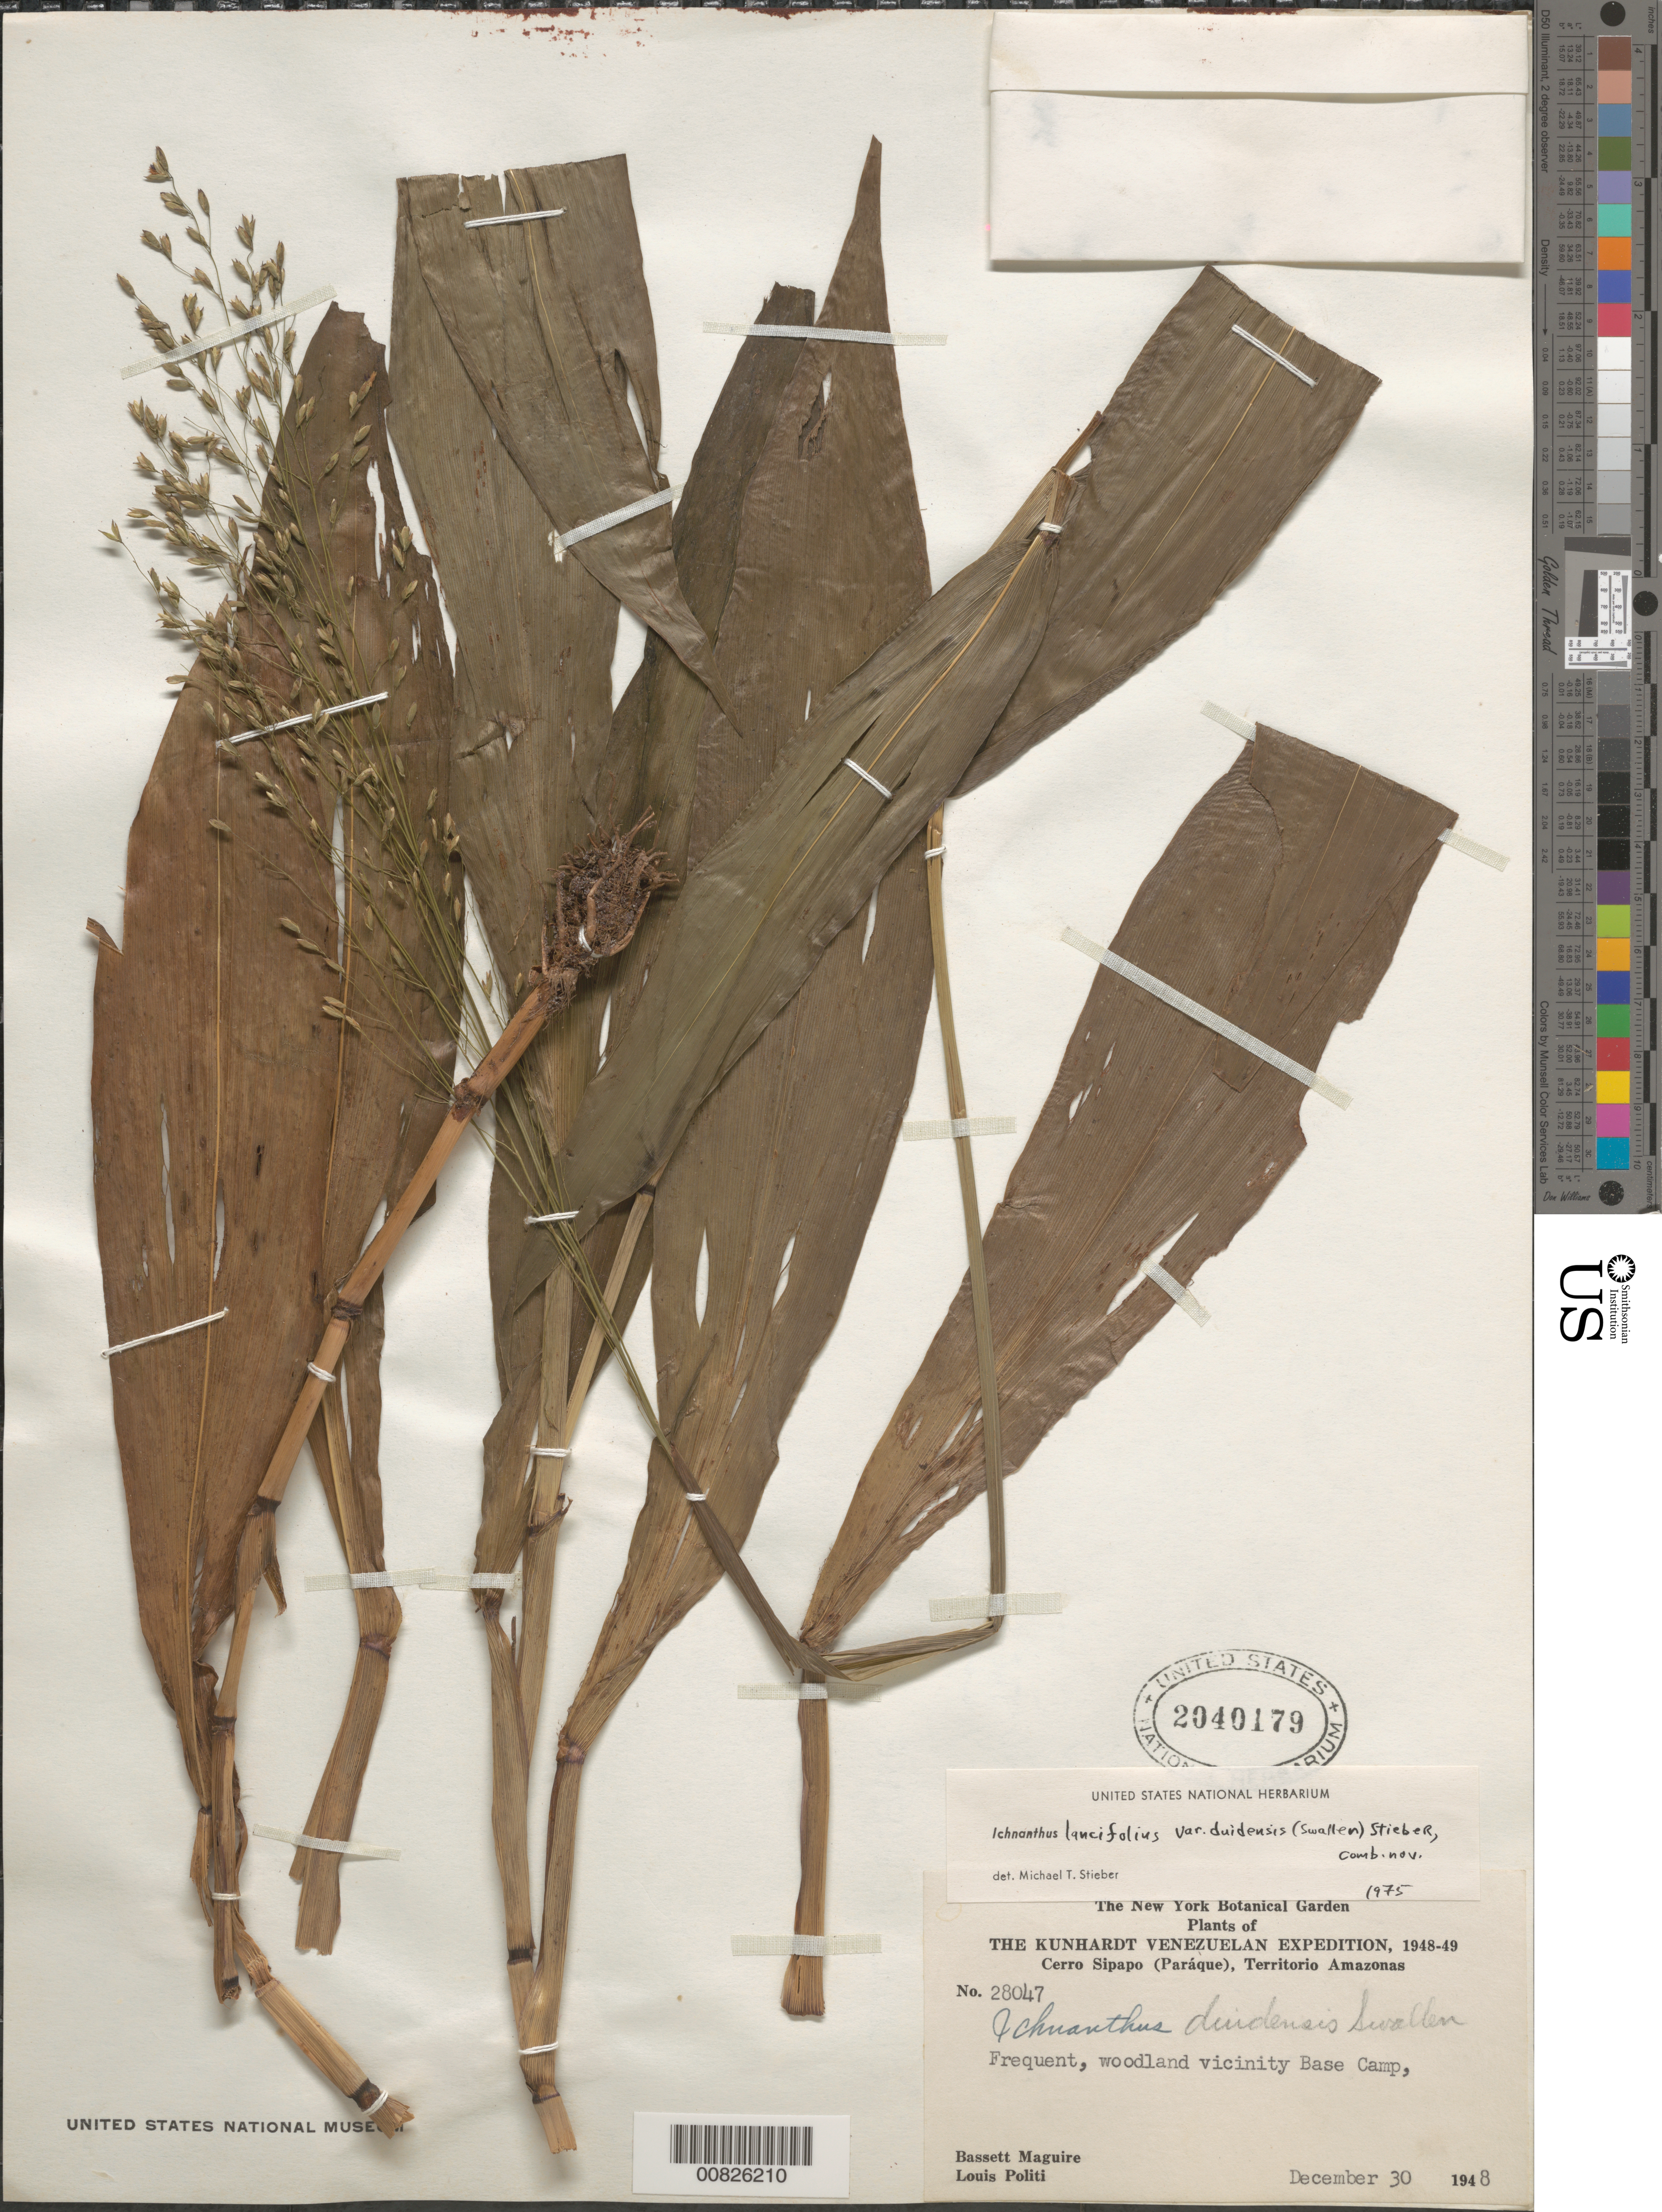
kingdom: Plantae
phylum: Tracheophyta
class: Liliopsida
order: Poales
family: Poaceae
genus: Ichnanthus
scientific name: Ichnanthus lancifolius var. duidensis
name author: (Swallen)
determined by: Stieber, M. T.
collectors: B. Maguire & L. Politi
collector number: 28047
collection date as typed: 30-Dec-48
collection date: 1948-12-30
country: Venezuela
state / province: Amazonas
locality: Cerro Sipapo (Paráque), Base Camp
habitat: Woodland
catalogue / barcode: US 2040179